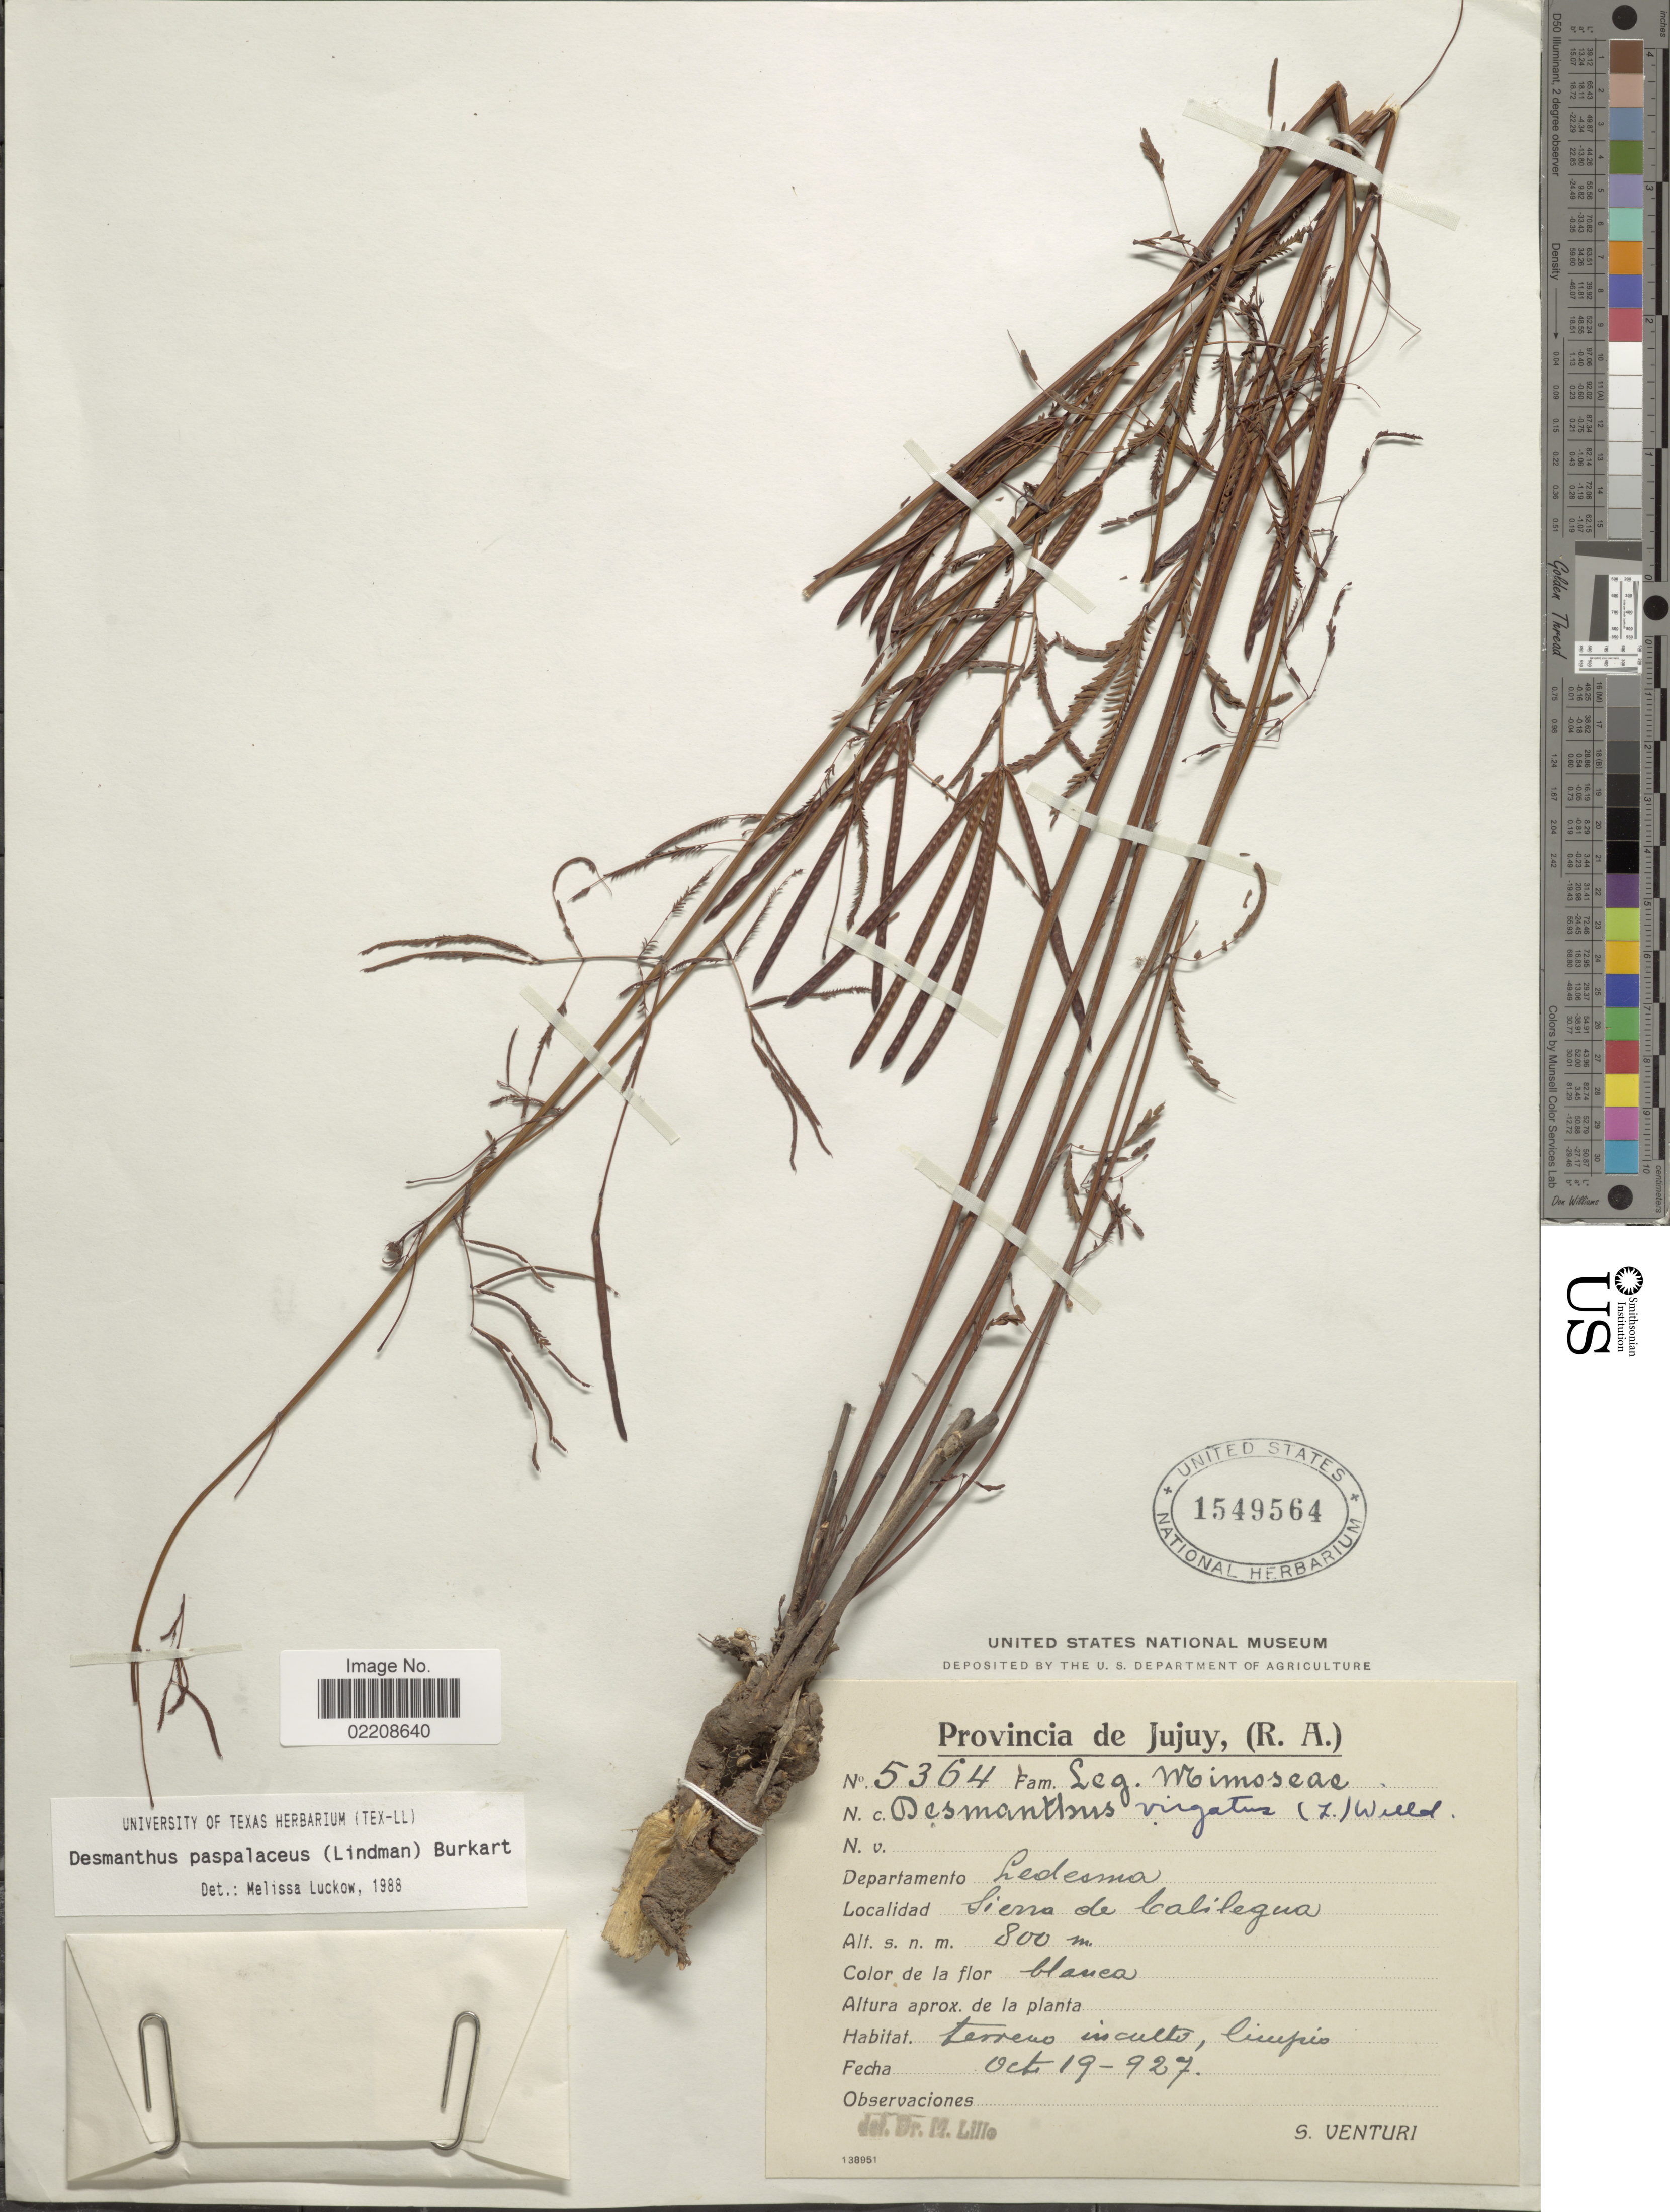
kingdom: Plantae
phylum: Tracheophyta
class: Magnoliopsida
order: Fabales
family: Fabaceae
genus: Desmanthus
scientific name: Desmanthus paspalaceus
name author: (Lindm.) Burkart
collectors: S. Venturi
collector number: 5364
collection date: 1927-10-19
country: Argentina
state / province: Jujuy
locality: Provincia de Jujuy, (R.A.). Departamento Ledesma. Sierra de Calilegua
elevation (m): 800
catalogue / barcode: US 1549564